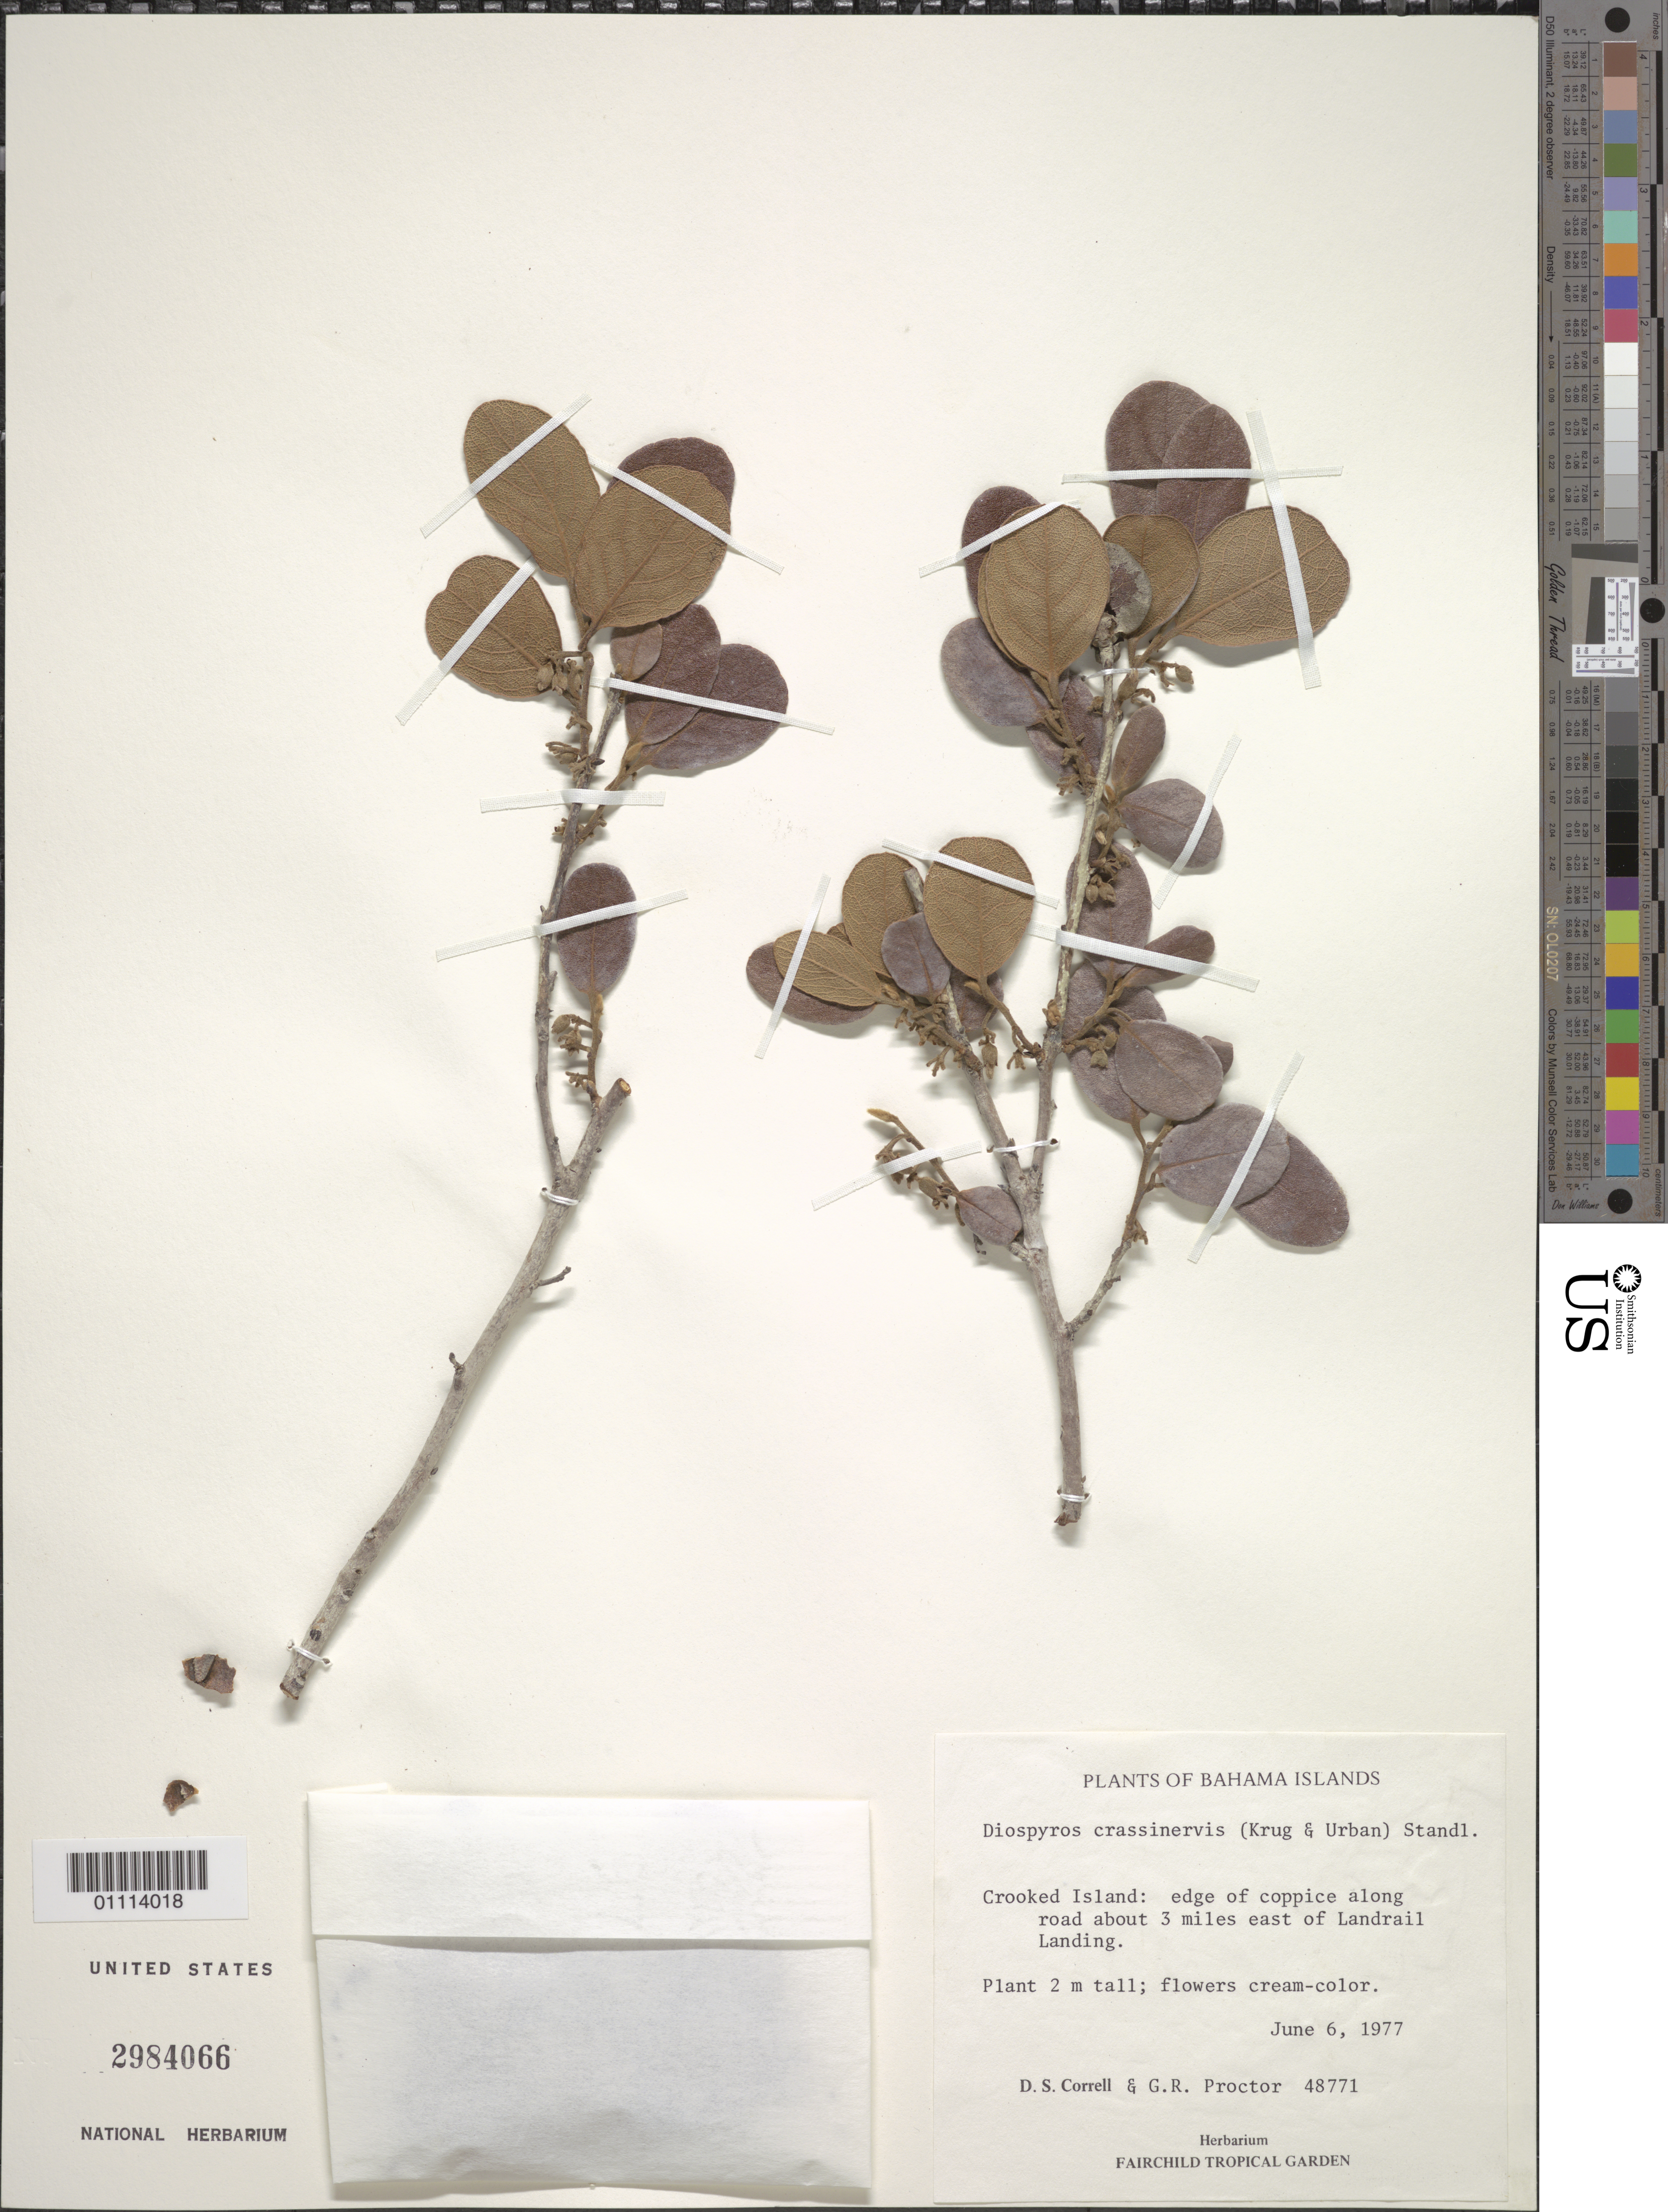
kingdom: Plantae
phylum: Tracheophyta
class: Magnoliopsida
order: Ericales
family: Ebenaceae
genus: Diospyros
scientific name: Diospyros caribaea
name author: (A. DC.) Standl.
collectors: D. S. Correll & G. R. Proctor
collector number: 48771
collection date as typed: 06 Jun 1977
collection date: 1977-06-06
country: Bahamas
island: Crooked I.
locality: Crooked Island: edge of coppice along road about 3 miles E of Landrail Landing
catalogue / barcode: US 2984066